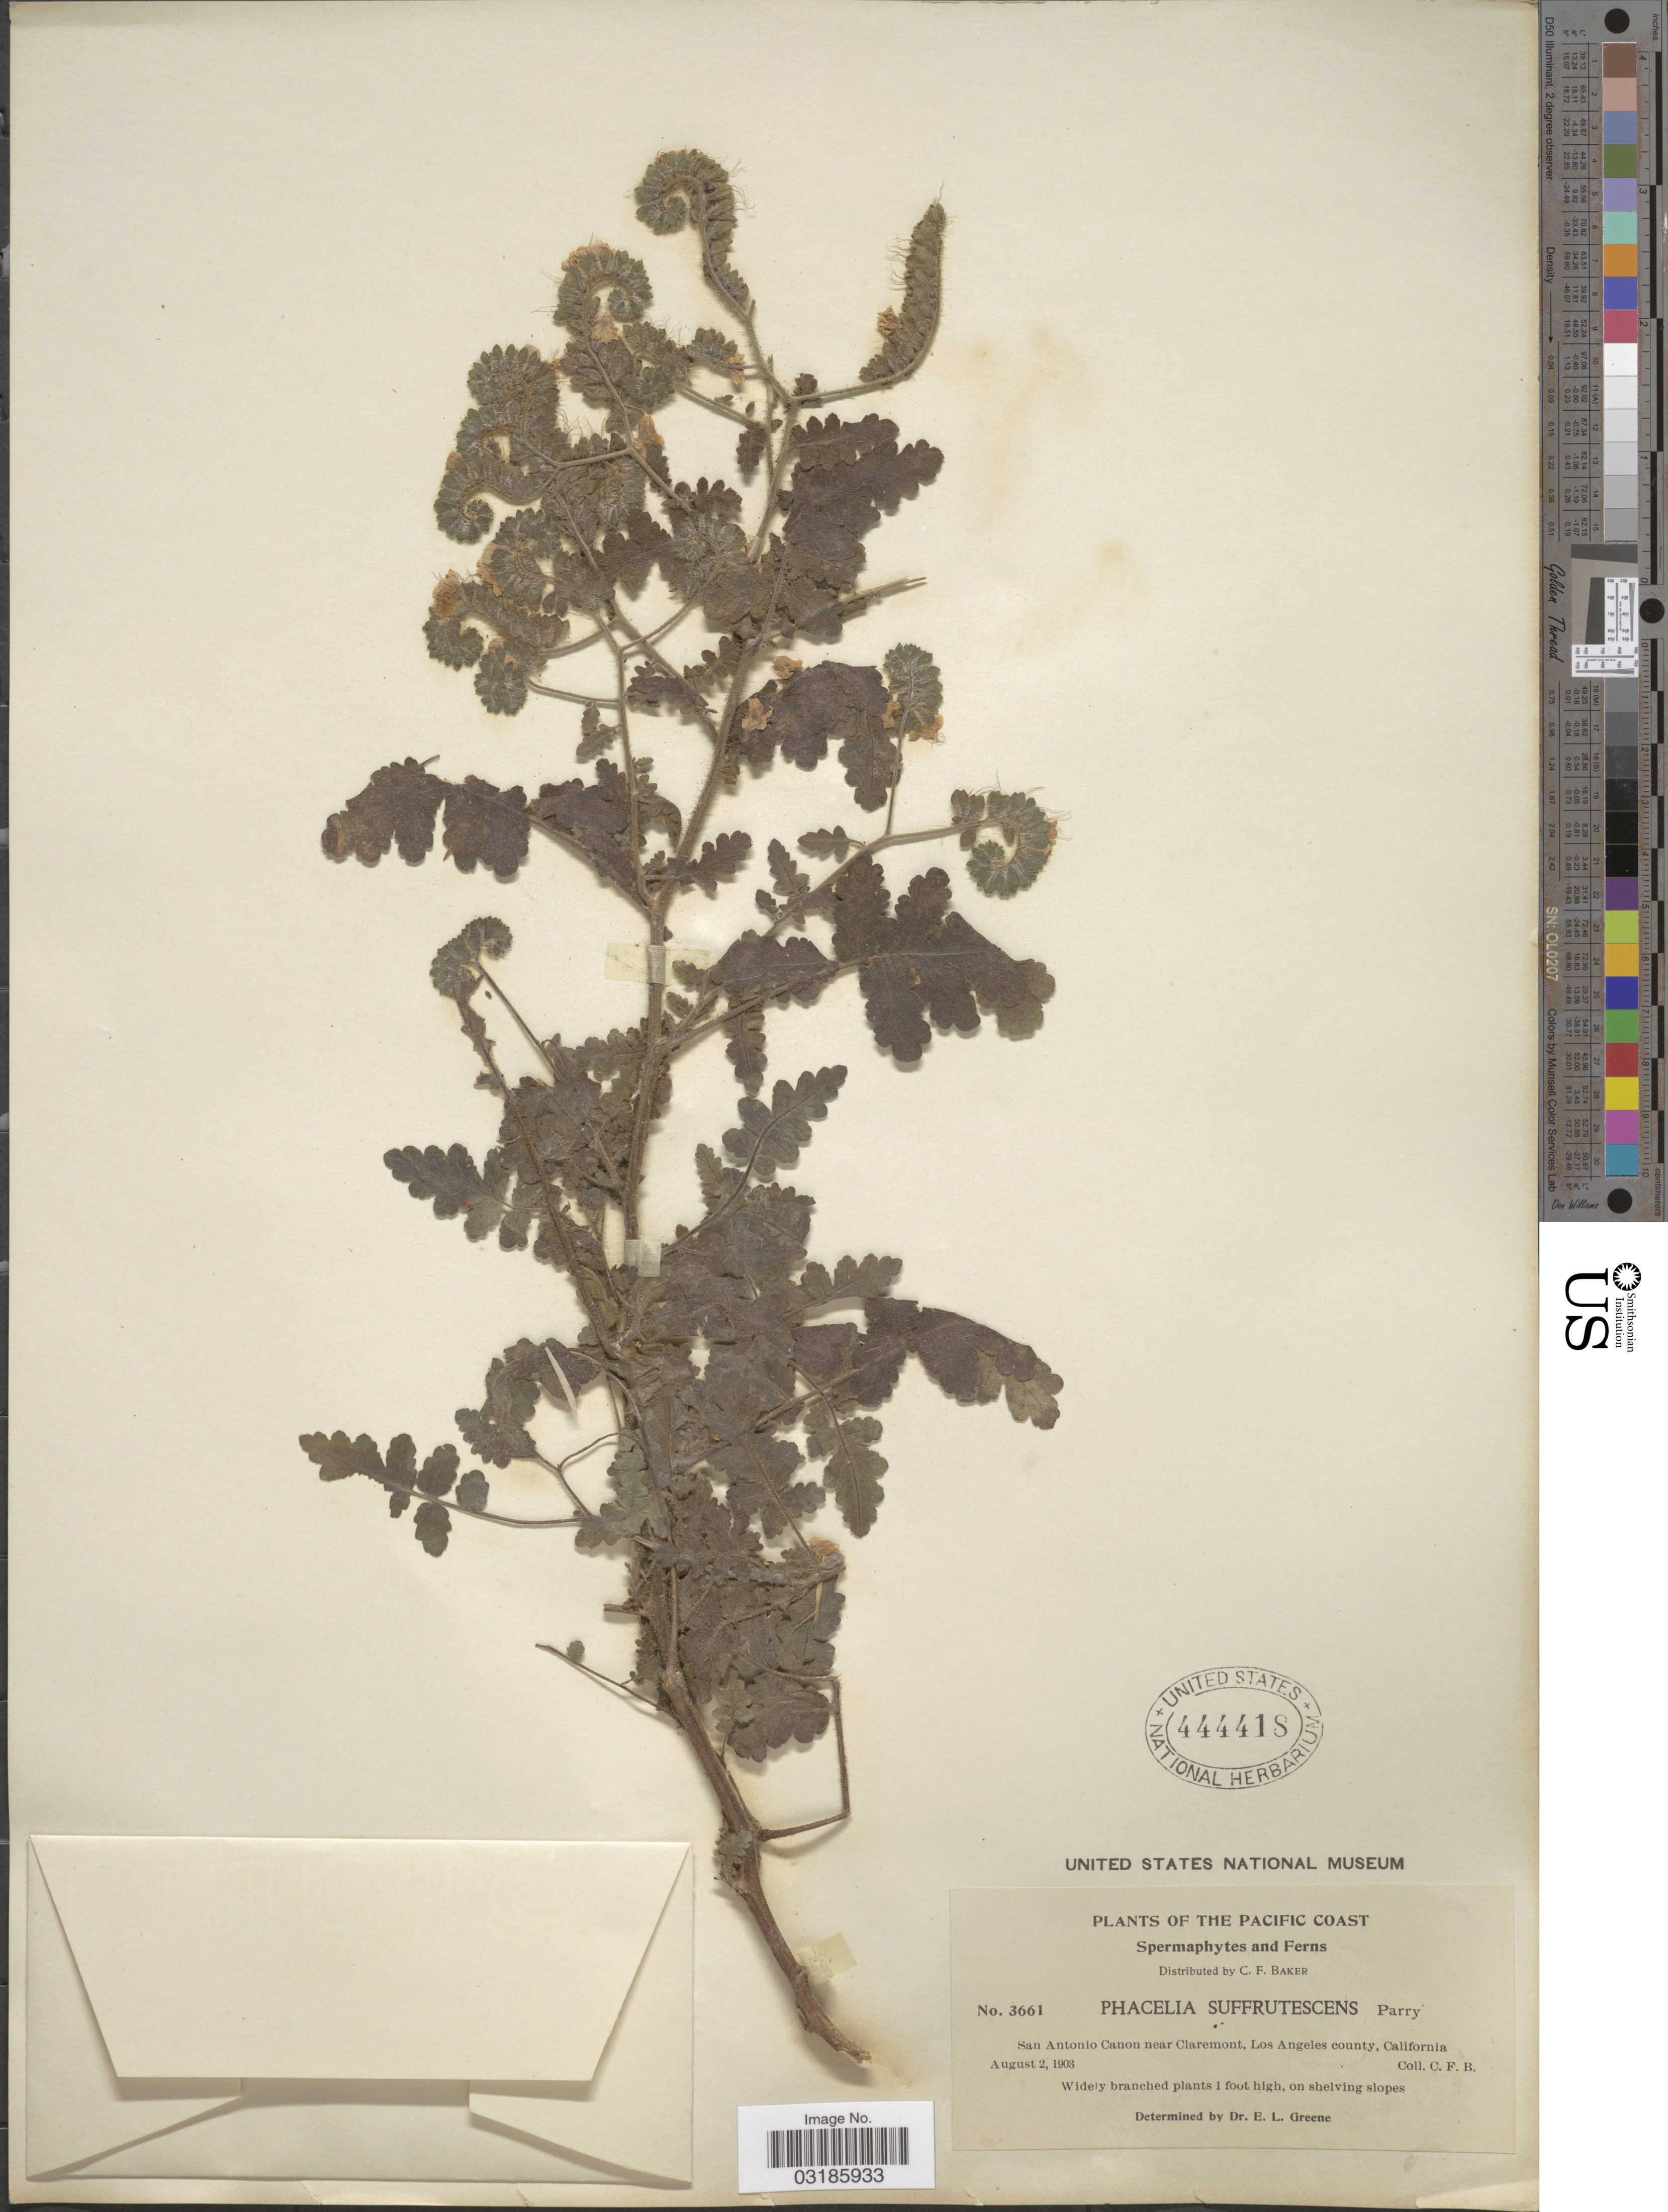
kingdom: Plantae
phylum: Tracheophyta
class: Magnoliopsida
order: Boraginales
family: Hydrophyllaceae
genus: Phacelia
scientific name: Phacelia ramosissima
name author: Douglas ex Lehm.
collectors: C. F. Baker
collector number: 3661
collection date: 1903-08-02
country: United States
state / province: California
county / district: Los Angeles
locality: Pacific Coast. San Antonio Canon near Claremont, Los Angeles County.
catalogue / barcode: US 444418